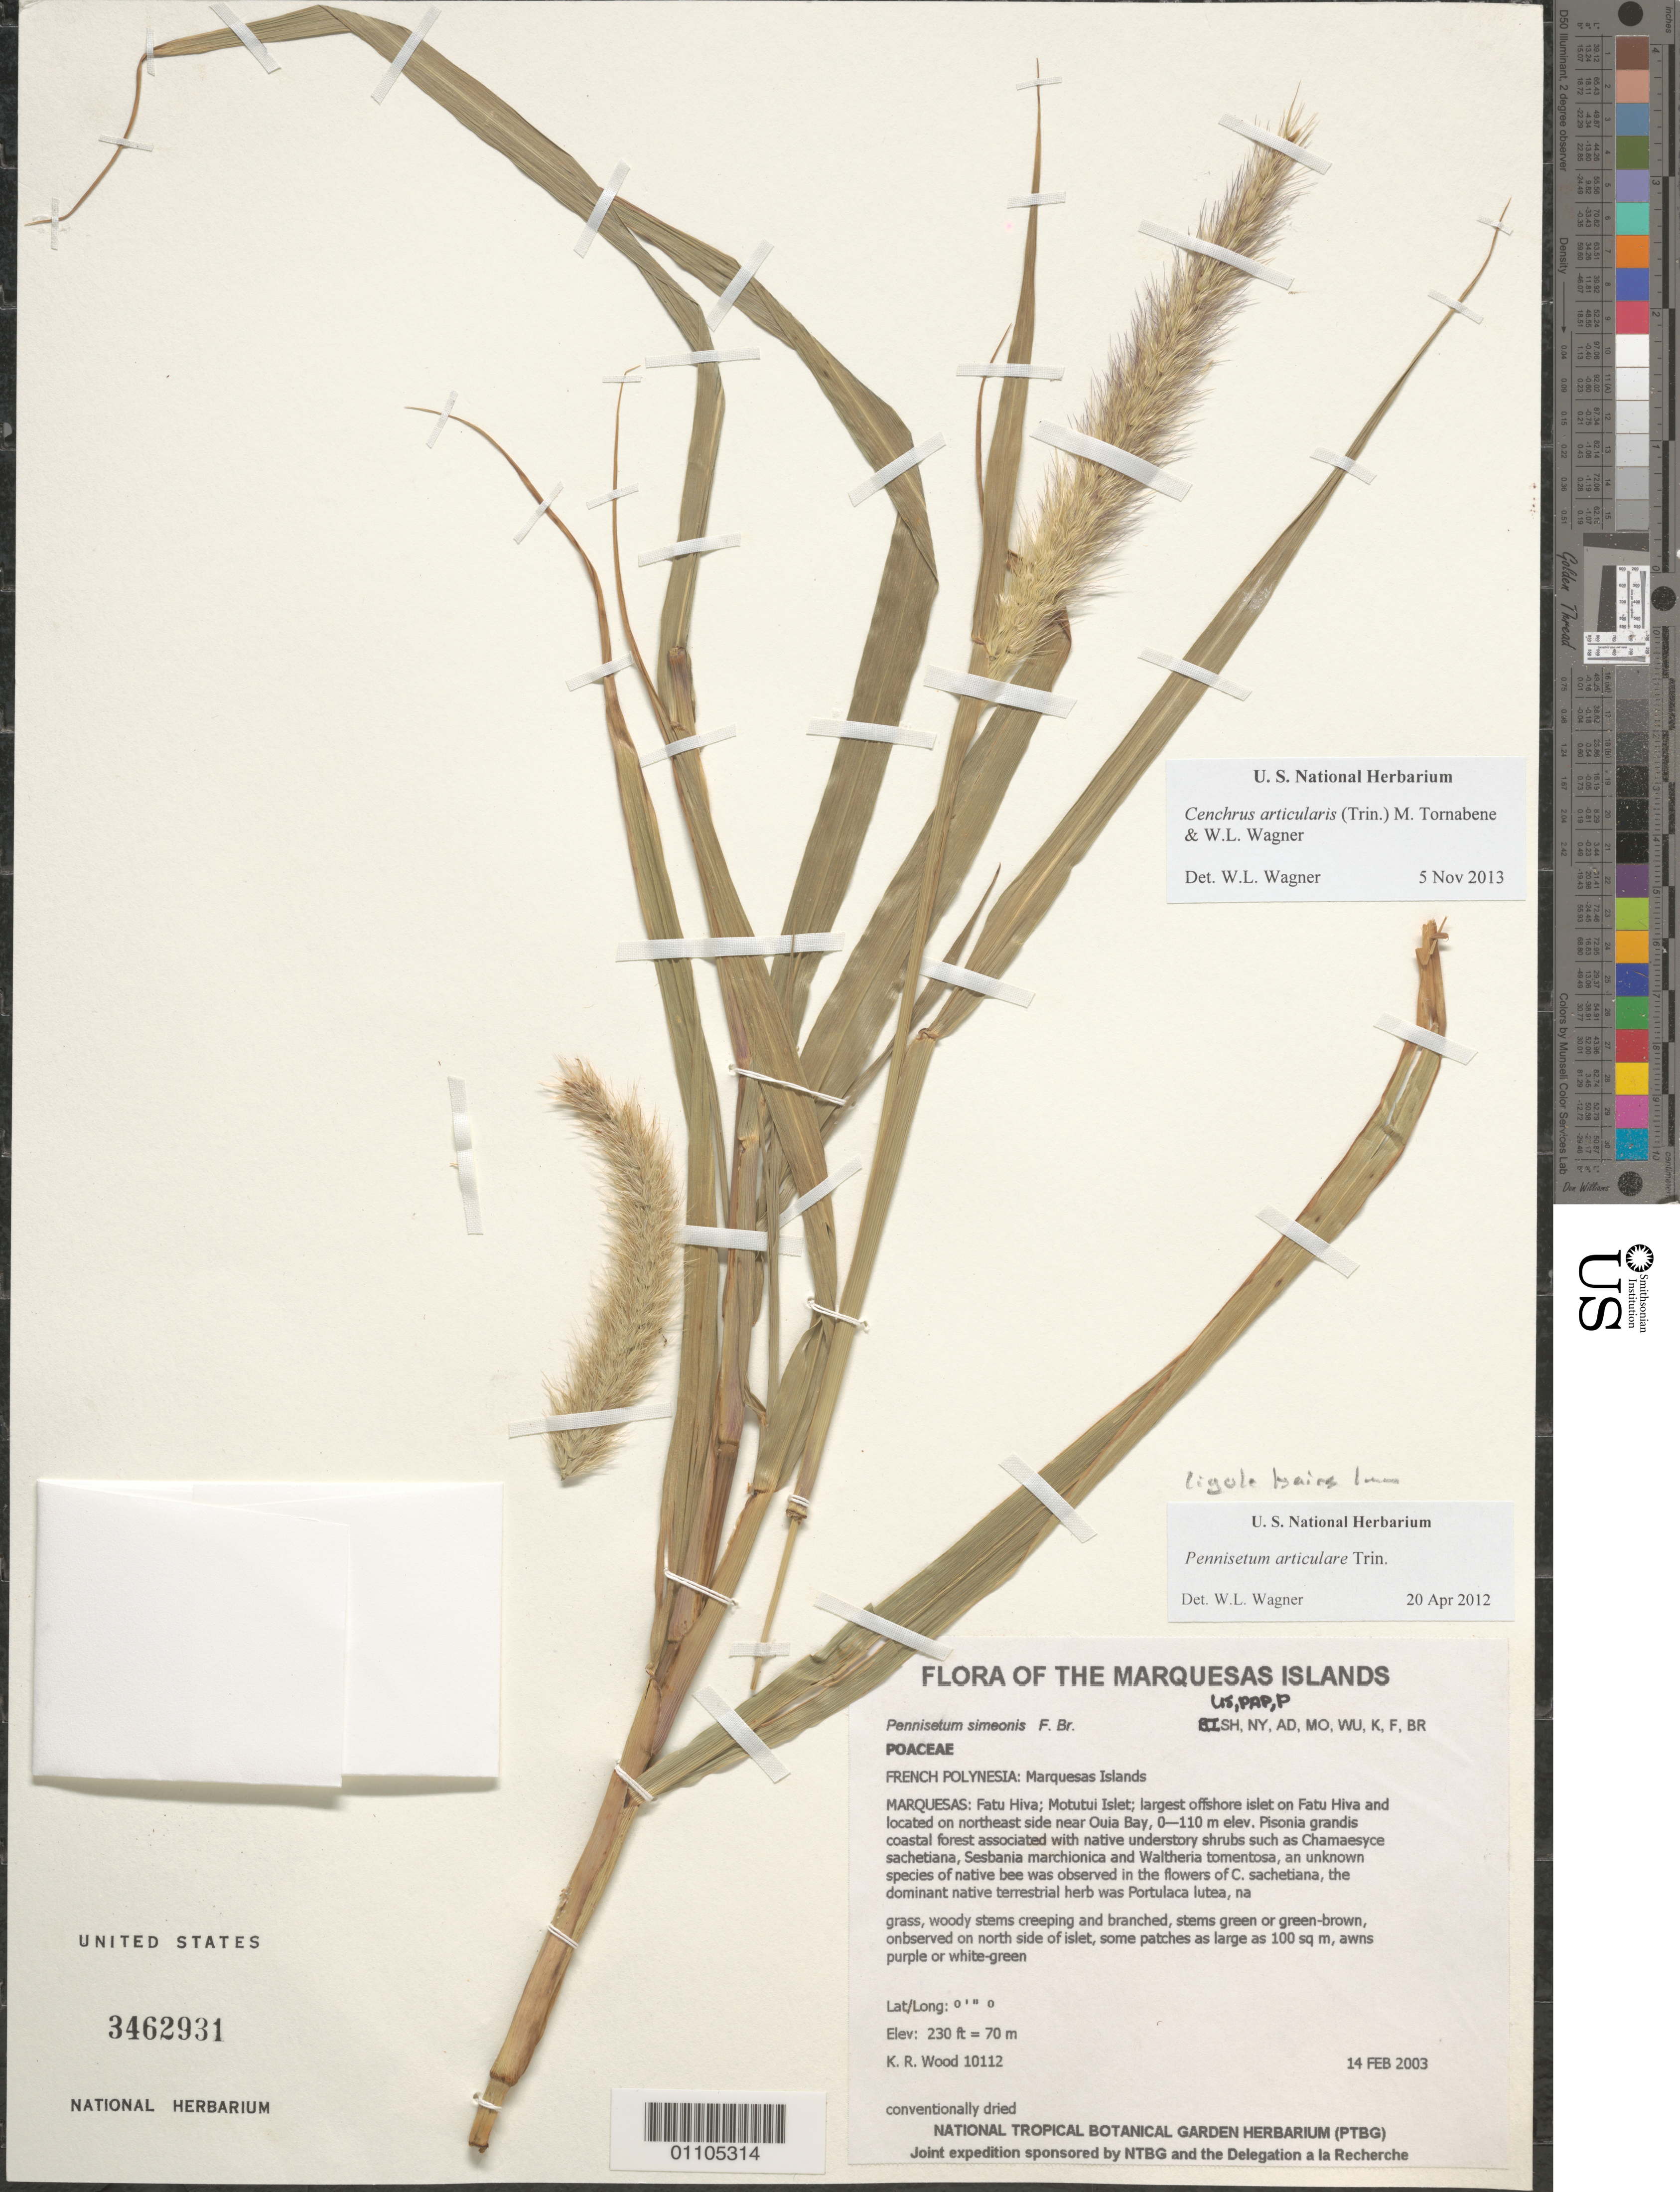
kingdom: Plantae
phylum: Tracheophyta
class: Liliopsida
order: Poales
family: Poaceae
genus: Cenchrus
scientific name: Cenchrus articularis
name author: (Trin.) M.W. Tornab. & W.L. Wagner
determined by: Lorence, David H., (PTBG), National Tropical Botanical Garden (UNITED STATES)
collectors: K. R. Wood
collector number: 10112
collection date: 2003-02-14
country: French Polynesia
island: Fatu Hiva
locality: Motutui Islet; largest offshore islet on Fatu Hiva and located on northeast side near Ouia Bay, 0—110 m elev.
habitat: Pisonia grandis coastal forest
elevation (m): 70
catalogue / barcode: US 3462931